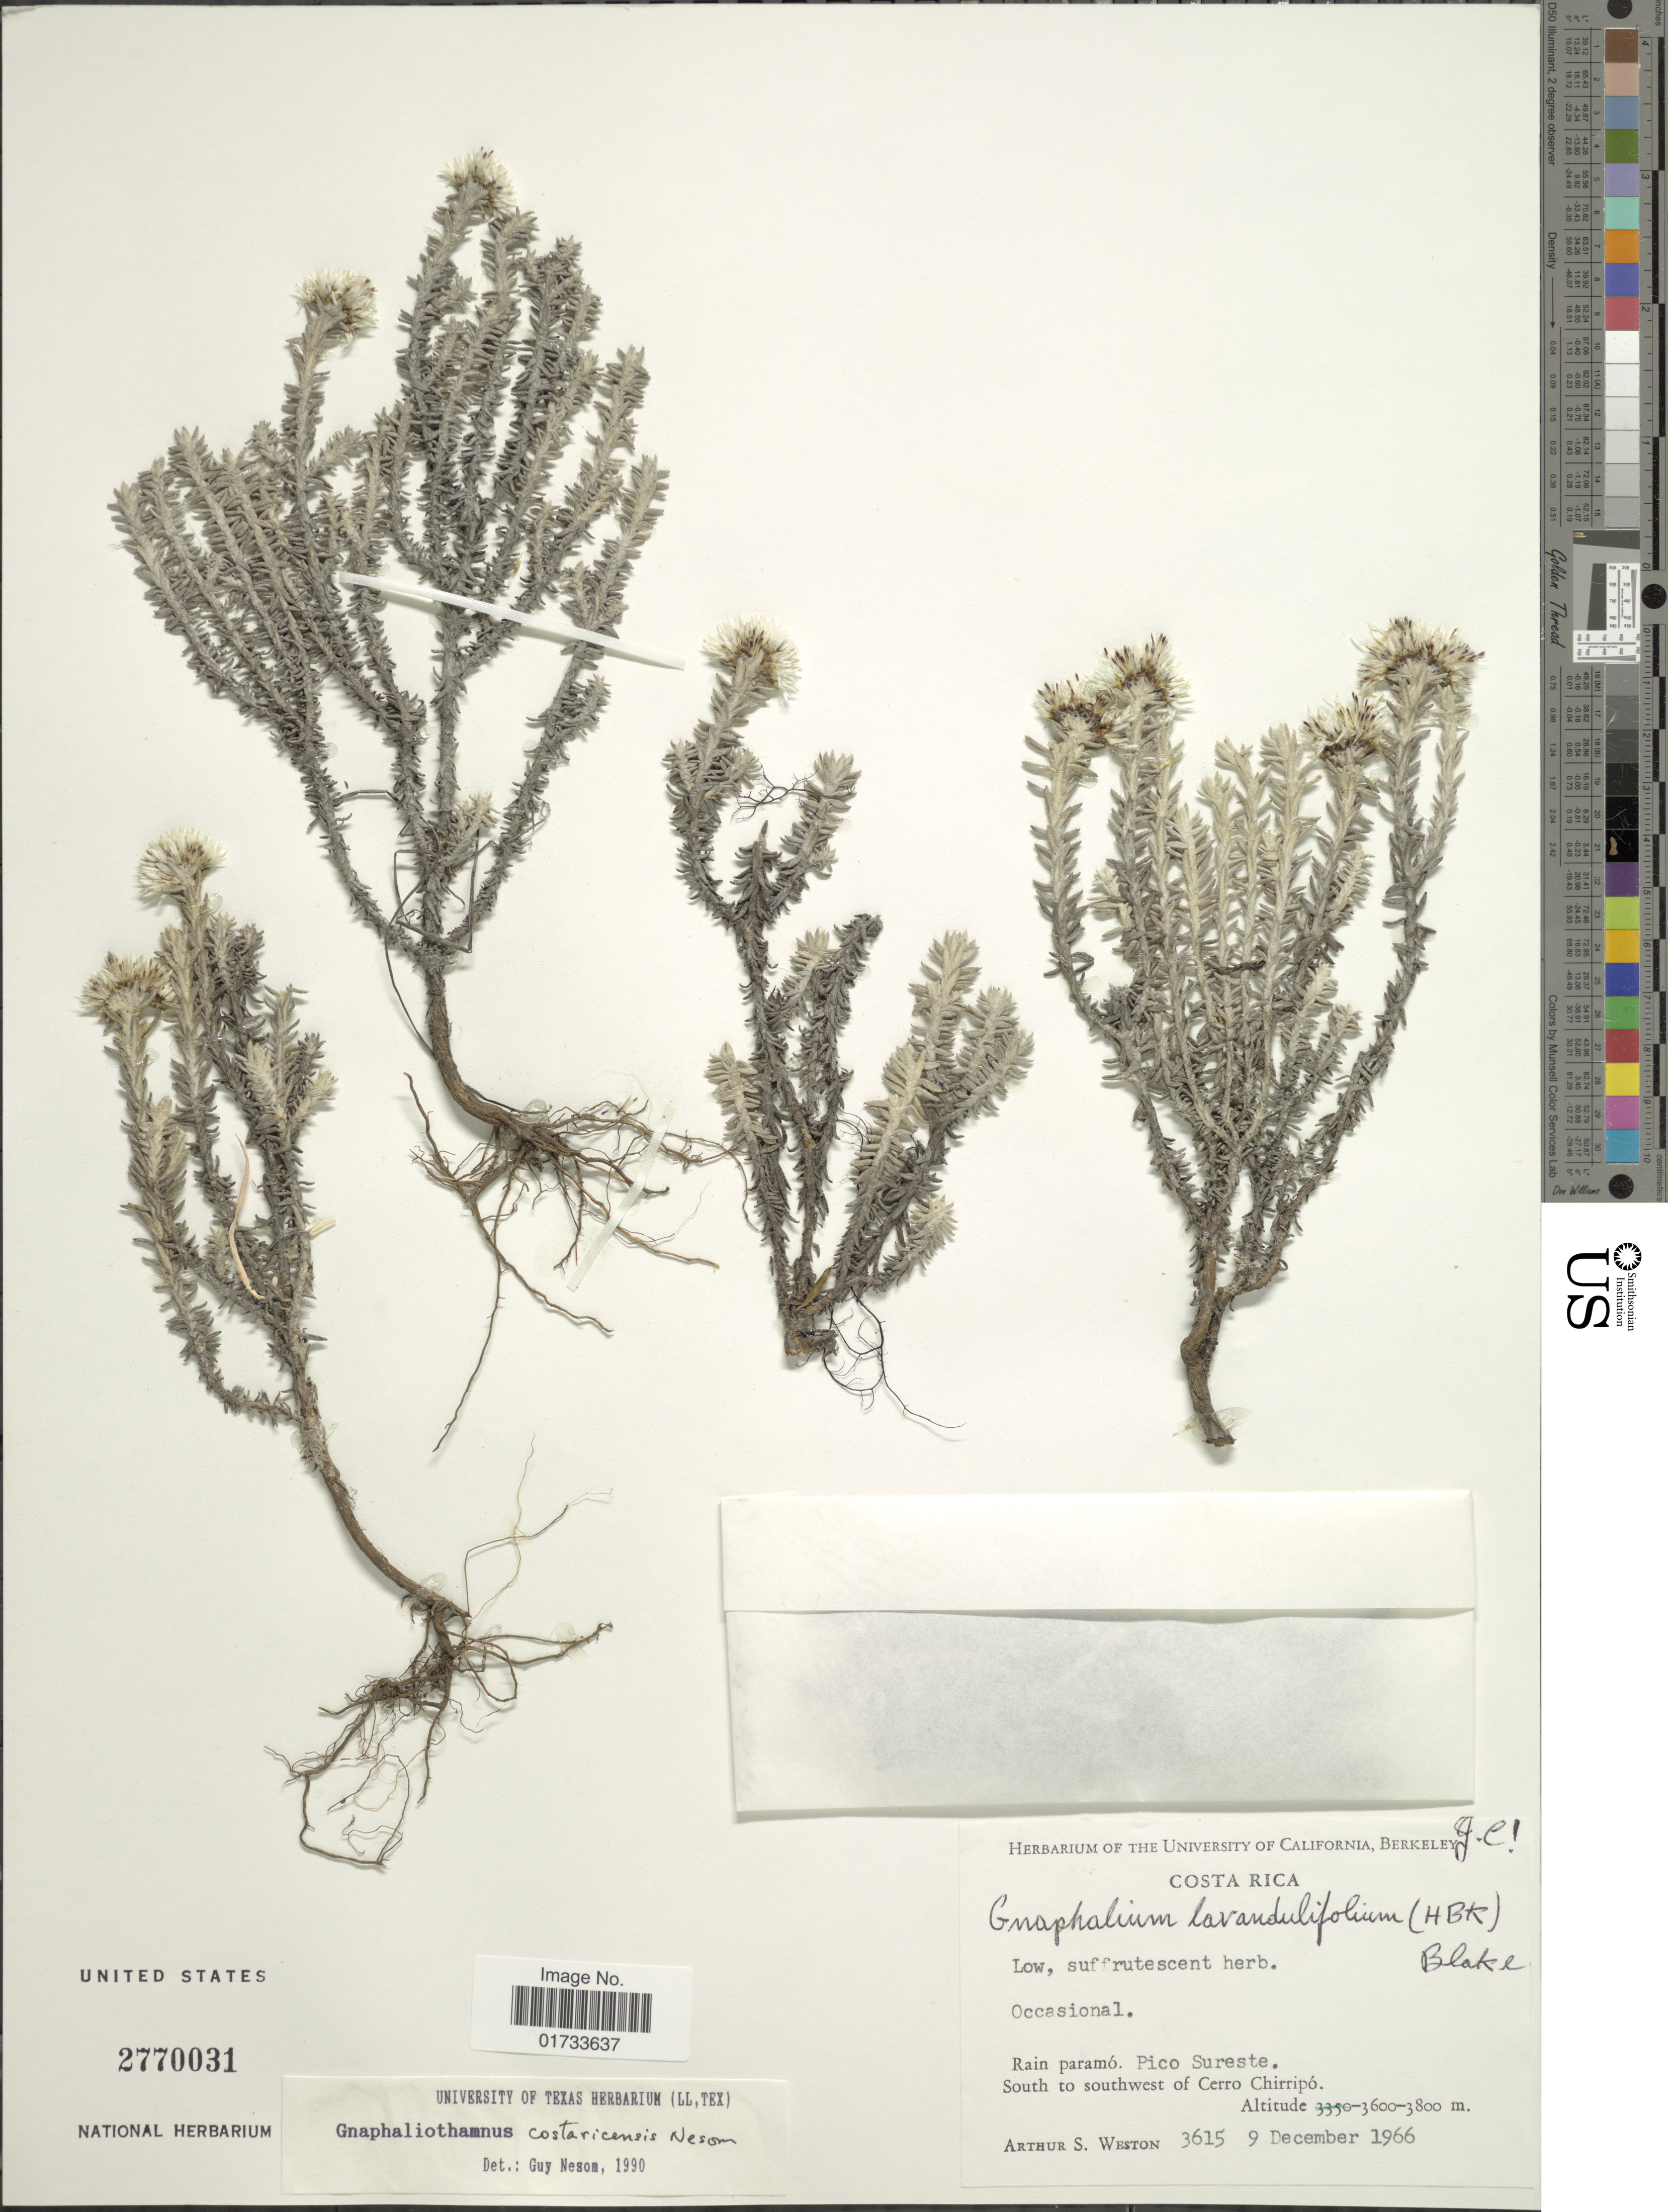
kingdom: Plantae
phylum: Tracheophyta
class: Magnoliopsida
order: Asterales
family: Asteraceae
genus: Chionolaena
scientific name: Chionolaena costaricensis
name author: (G.L. Nesom) G.L. Nesom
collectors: A. Weston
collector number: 3615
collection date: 1966-12-09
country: Costa Rica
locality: Rain paramó, Pico Sureste, South to southwest of Cerro Chirripó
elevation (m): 3600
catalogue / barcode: US 2770031